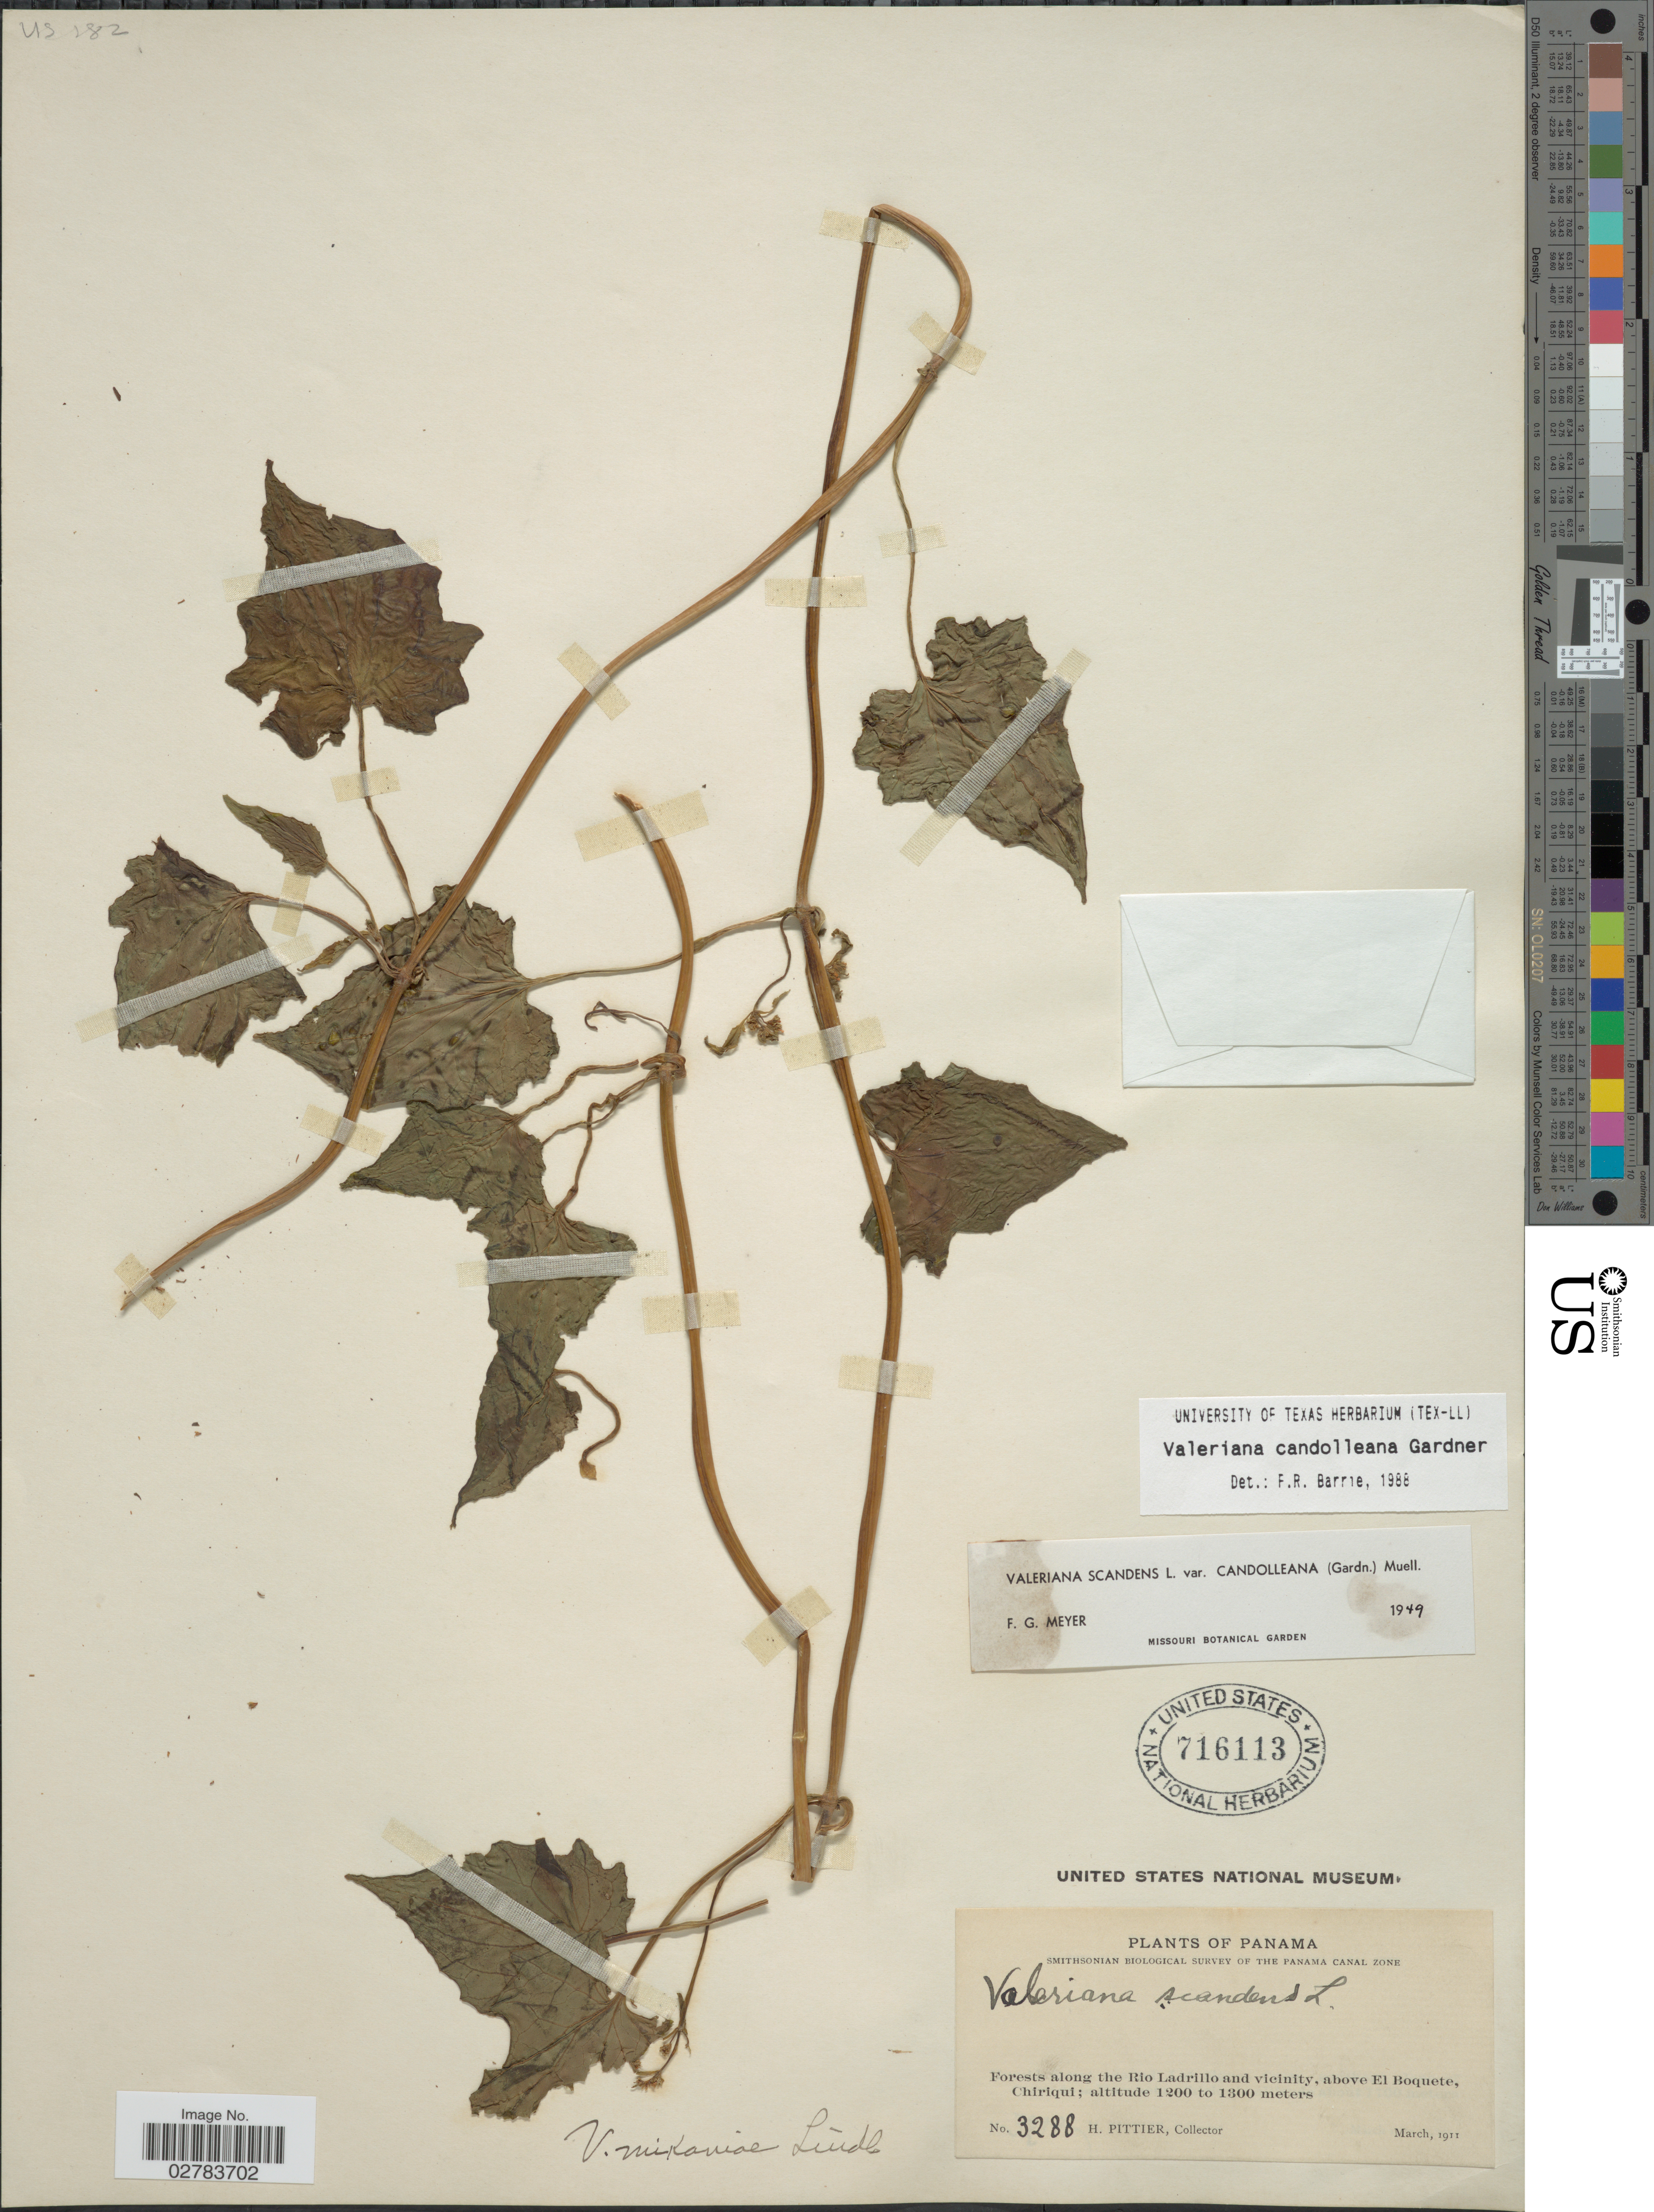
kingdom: Plantae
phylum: Tracheophyta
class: Magnoliopsida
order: Dipsacales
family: Caprifoliaceae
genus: Valeriana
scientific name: Valeriana candolleana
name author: Gardner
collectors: H. F. Pittier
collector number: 3288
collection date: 1911-03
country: Panama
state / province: Chiriqui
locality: Forests along the Rio Ladrillo and vicinity, above El Boquete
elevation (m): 1200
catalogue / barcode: US 716113